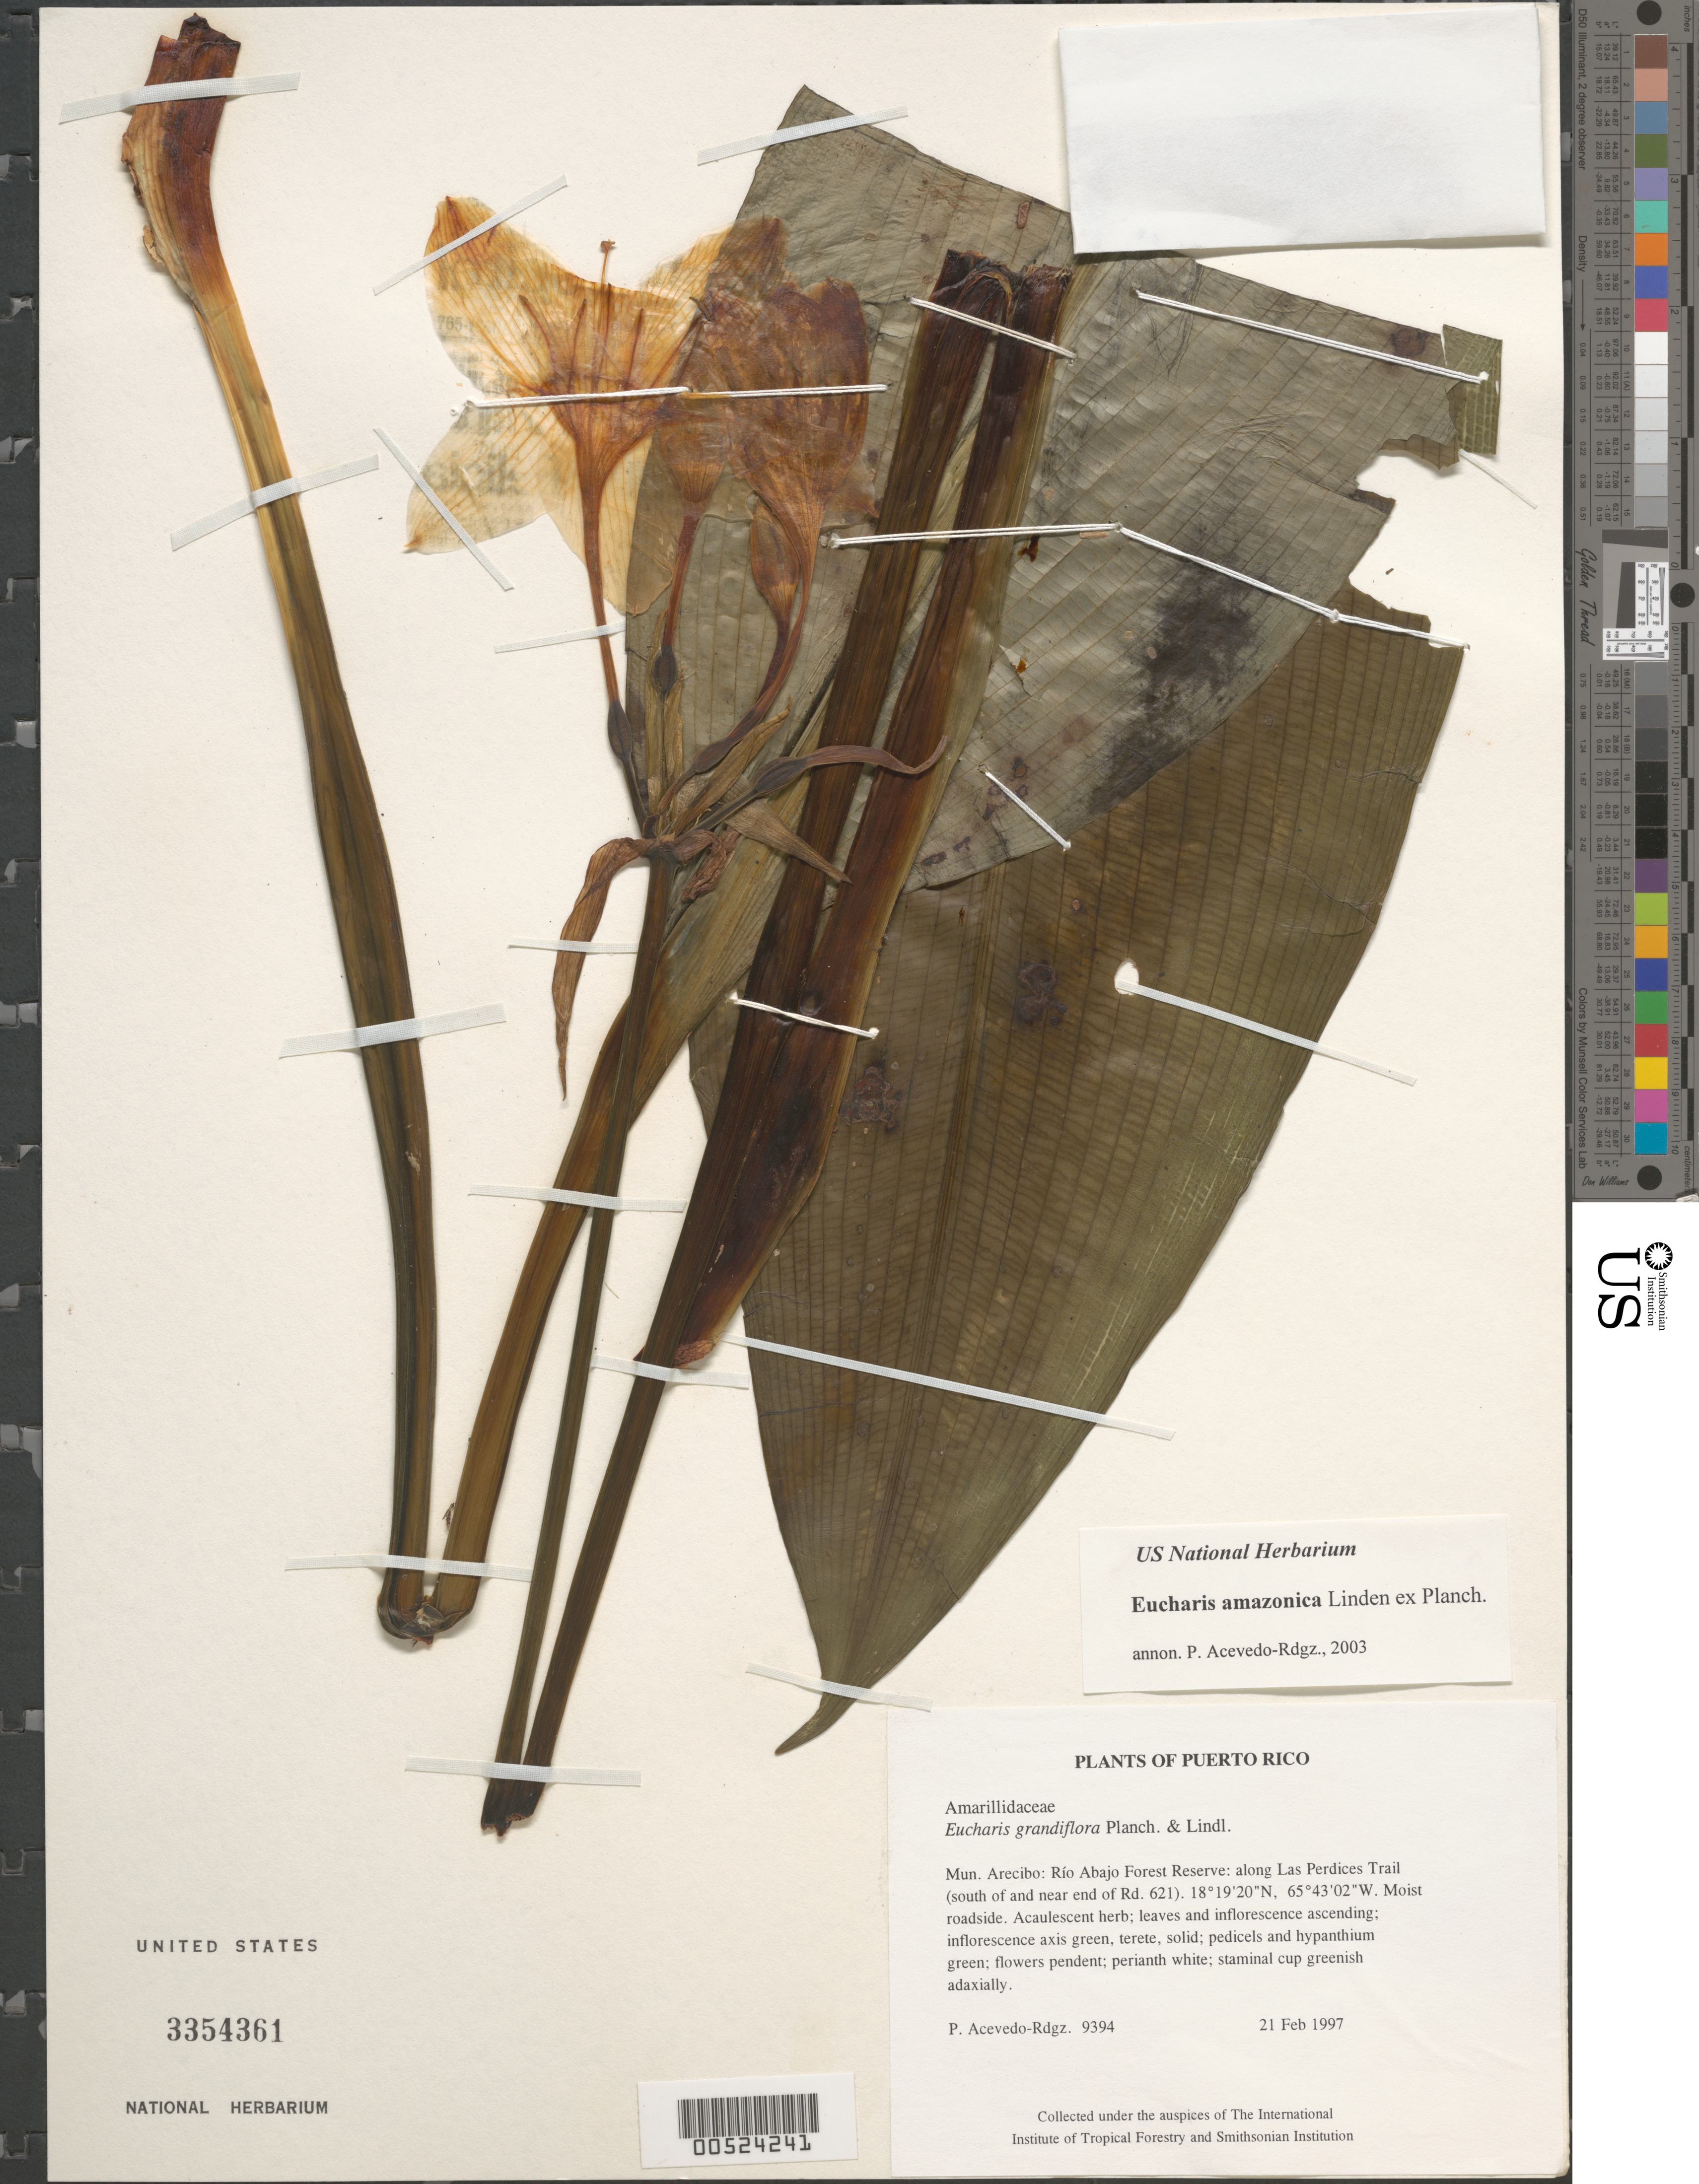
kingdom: Plantae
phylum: Tracheophyta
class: Liliopsida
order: Asparagales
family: Amaryllidaceae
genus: Eucharis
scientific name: Eucharis amazonica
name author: Linden ex Planch.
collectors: P. Acevedo-Rodr.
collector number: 9394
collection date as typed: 21 Feb 1997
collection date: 1997-02-21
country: Puerto Rico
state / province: Arecibo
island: Puerto Rico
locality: Arecibo; Río Abajo Forest Reserve: along Las Perdices Trail (south of and near end of Rd. 621).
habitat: Moist roadside.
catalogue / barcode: US 3354361